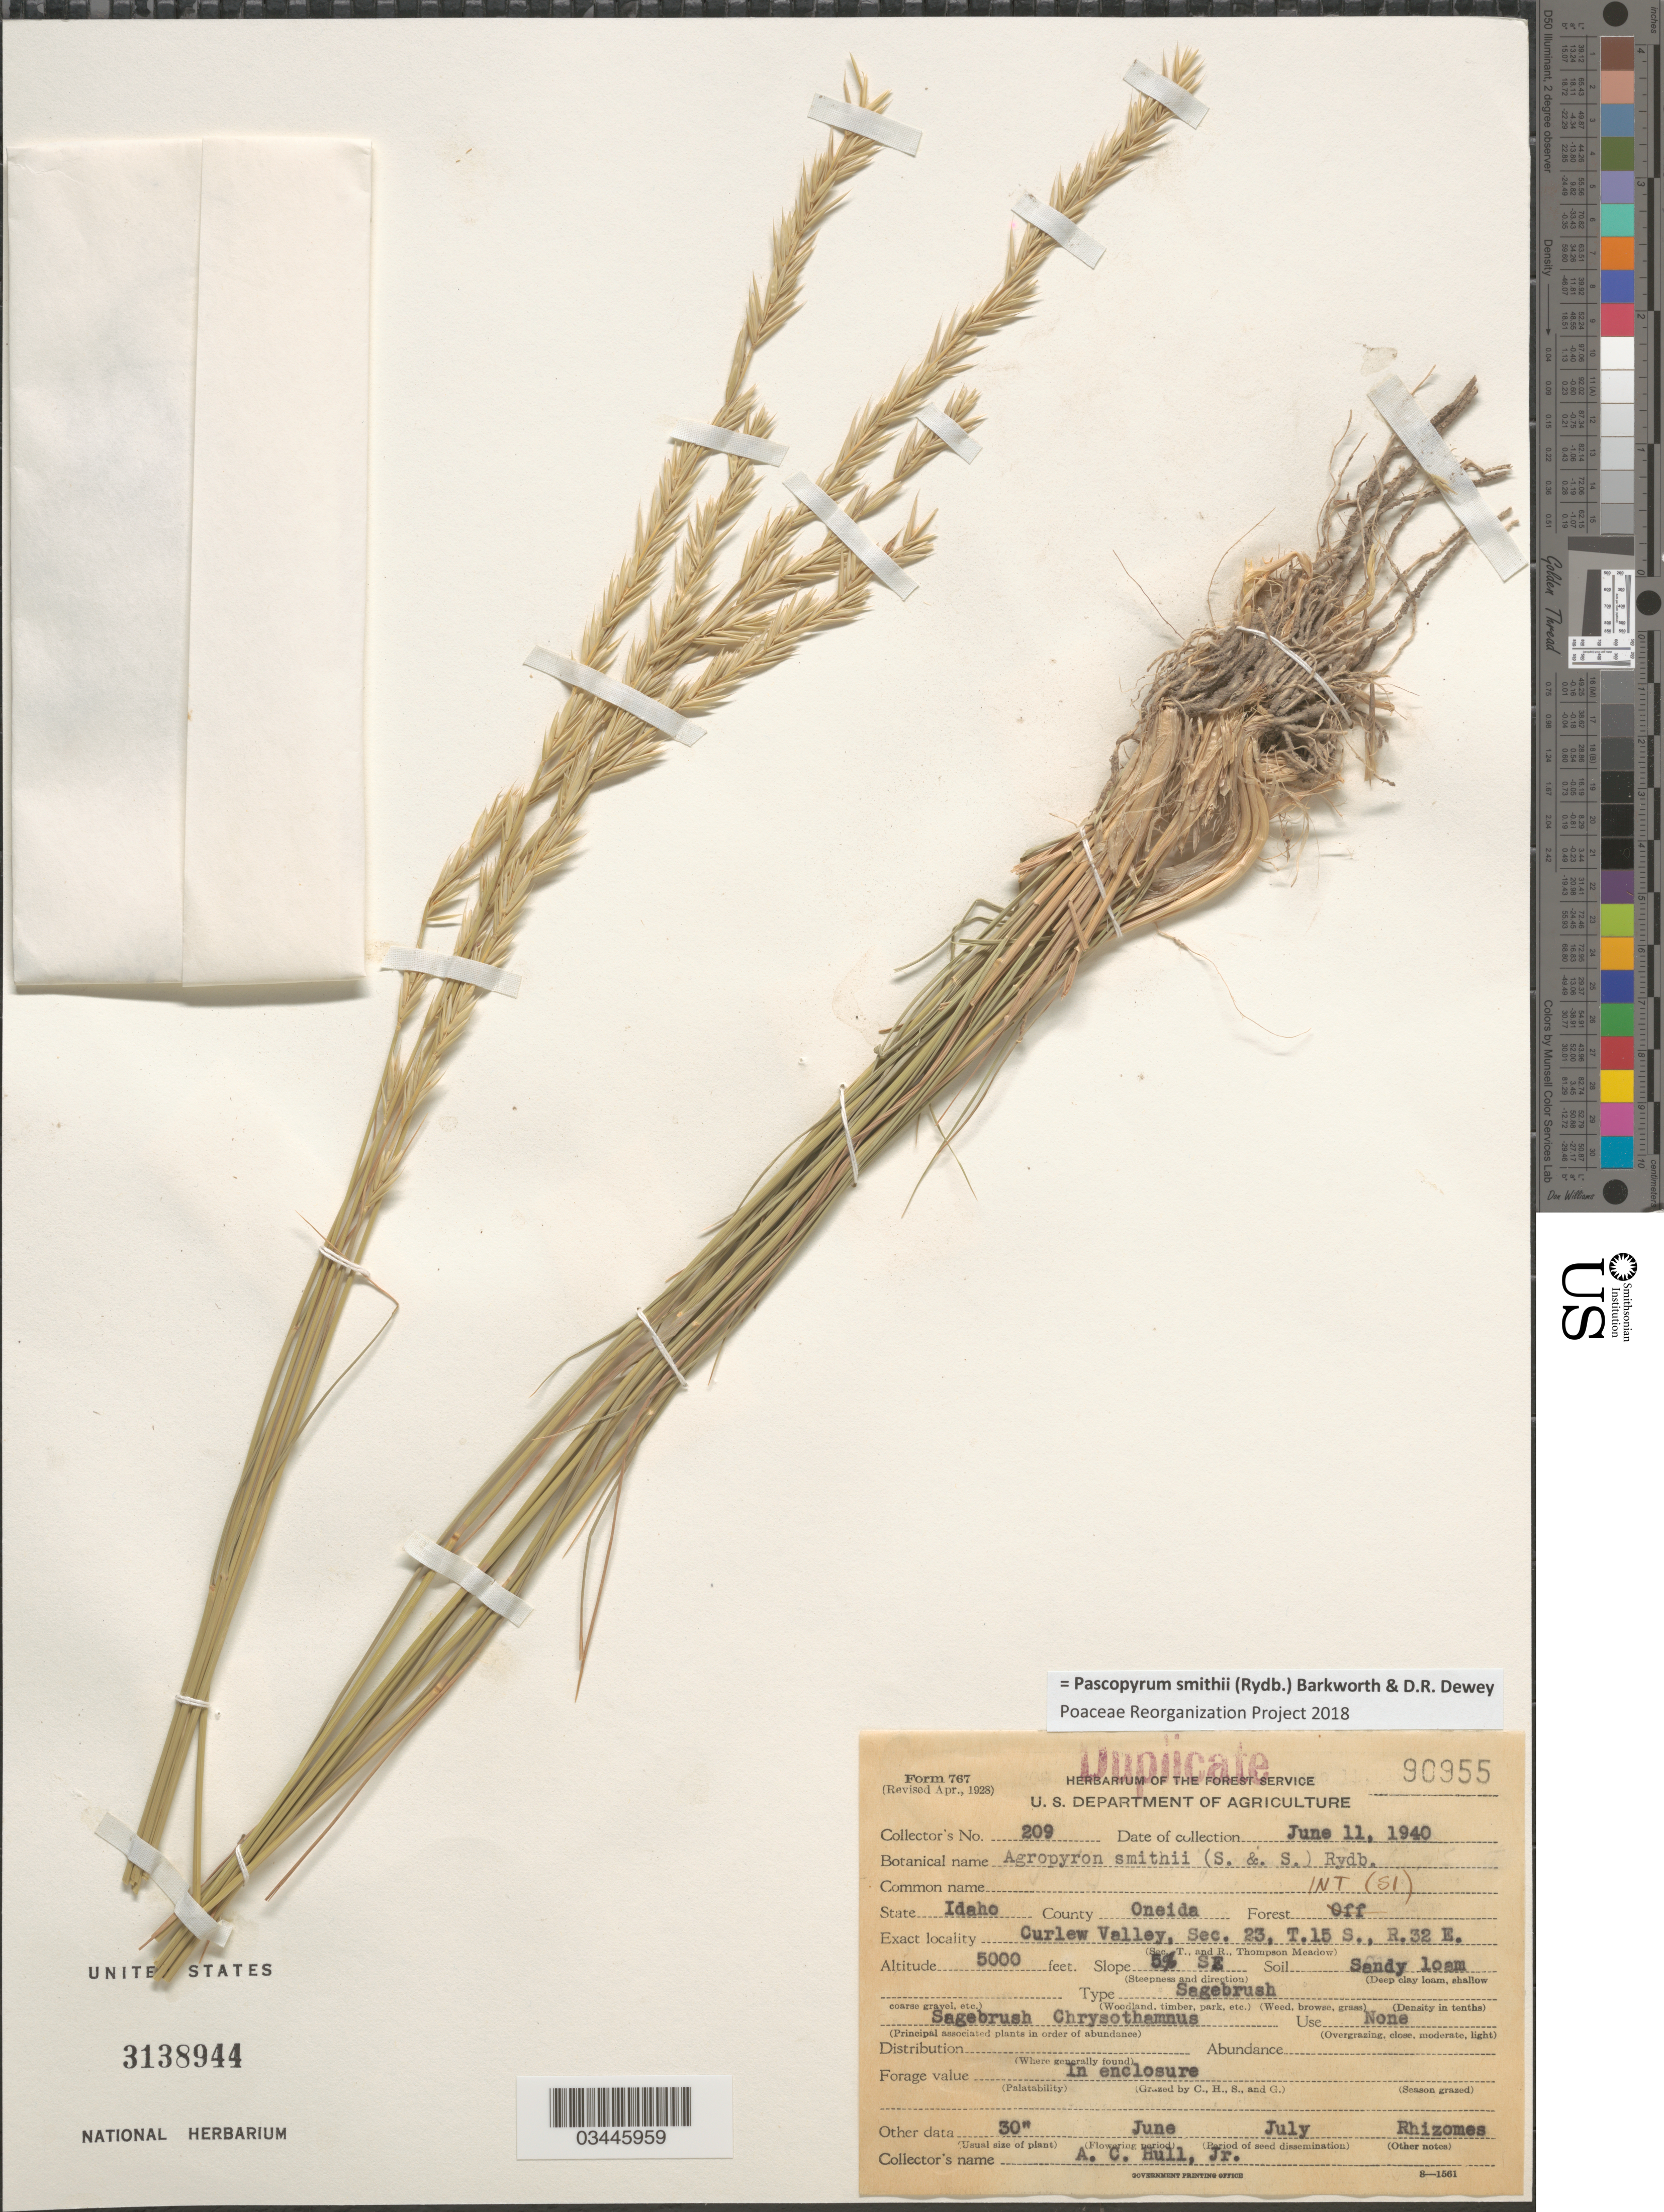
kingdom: Plantae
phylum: Tracheophyta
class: Liliopsida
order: Poales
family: Poaceae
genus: Pascopyrum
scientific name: Pascopyrum smithii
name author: (Rydb.) Barkworth & Dewey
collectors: A. Hull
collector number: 209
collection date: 1940-06-11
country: United States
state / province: Idaho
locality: County Oneida. Forest Off. Curlew Valley, Sec. 23, t.15 S., R.32 E. Slope 5% SE.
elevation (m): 1524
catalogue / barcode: US 3138944